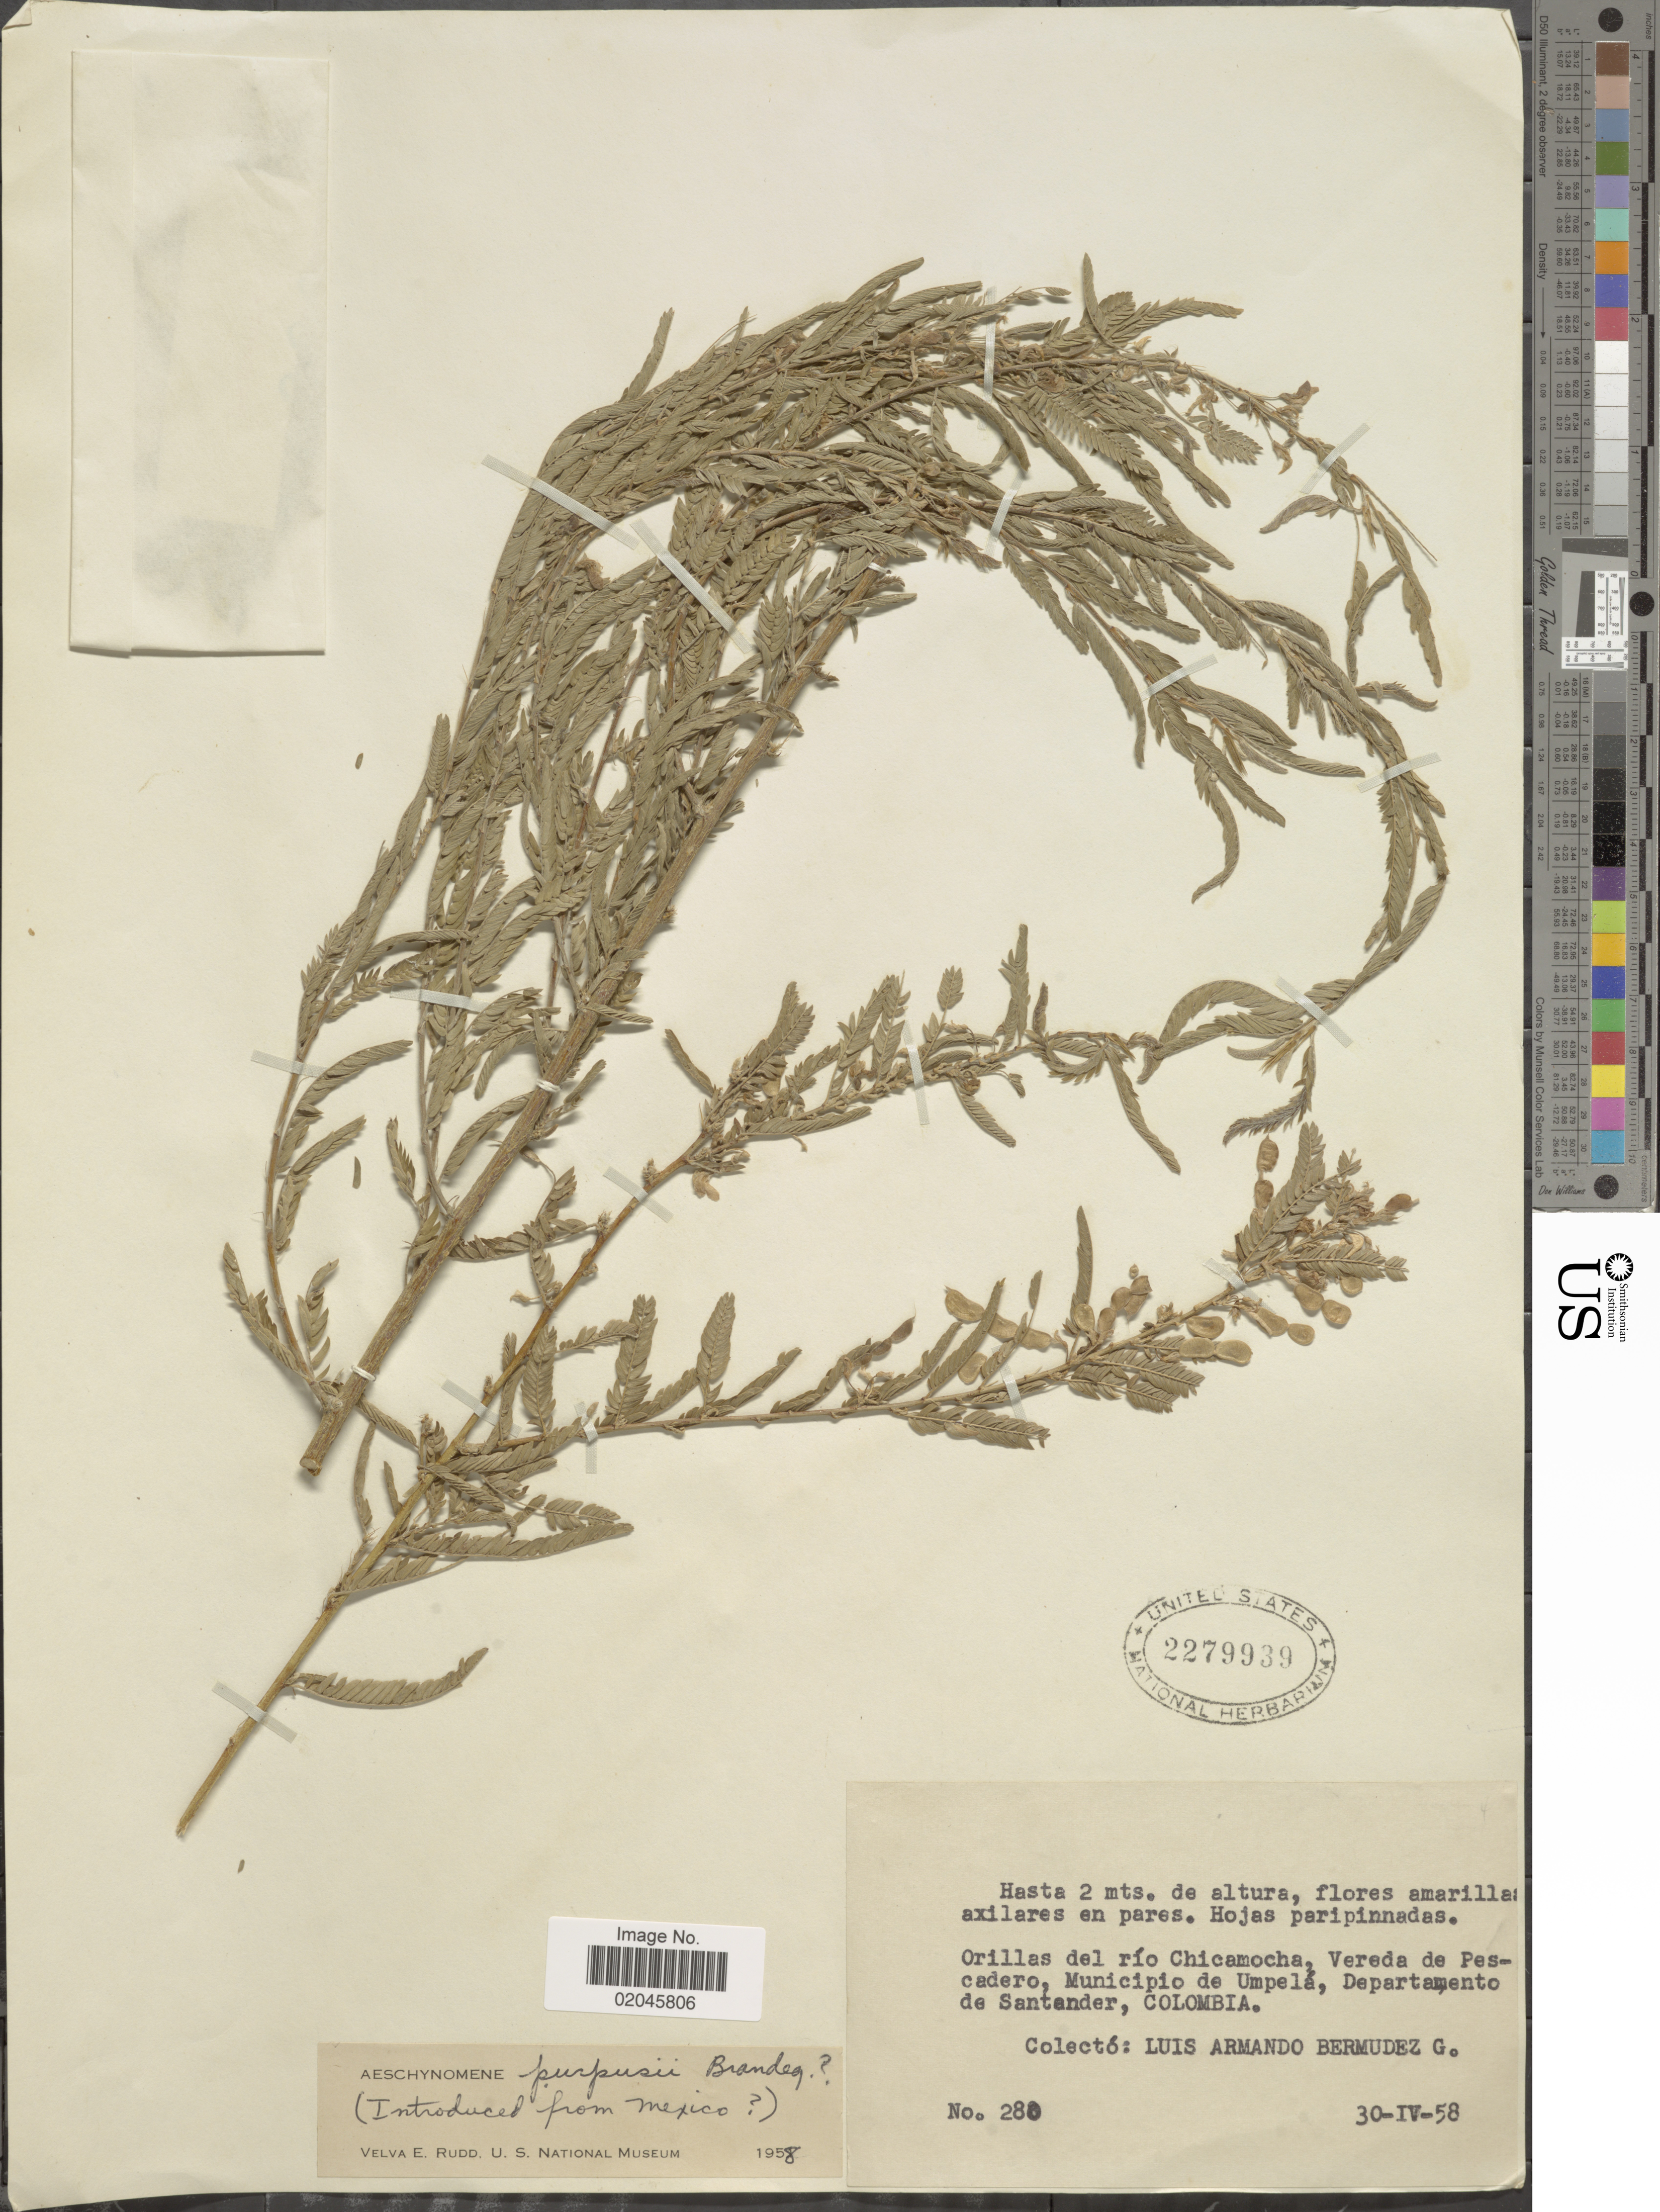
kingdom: Plantae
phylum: Tracheophyta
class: Magnoliopsida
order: Fabales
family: Fabaceae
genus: Aeschynomene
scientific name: Aeschynomene purpusii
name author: Brandegee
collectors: A. Bermudez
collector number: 280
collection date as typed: Transcribed d/m/y: 30/4/58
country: Colombia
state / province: Santander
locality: Orillas del rio Chicamocha, Vereda de Pescadero, Municipio de Umpela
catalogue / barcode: US 2279939